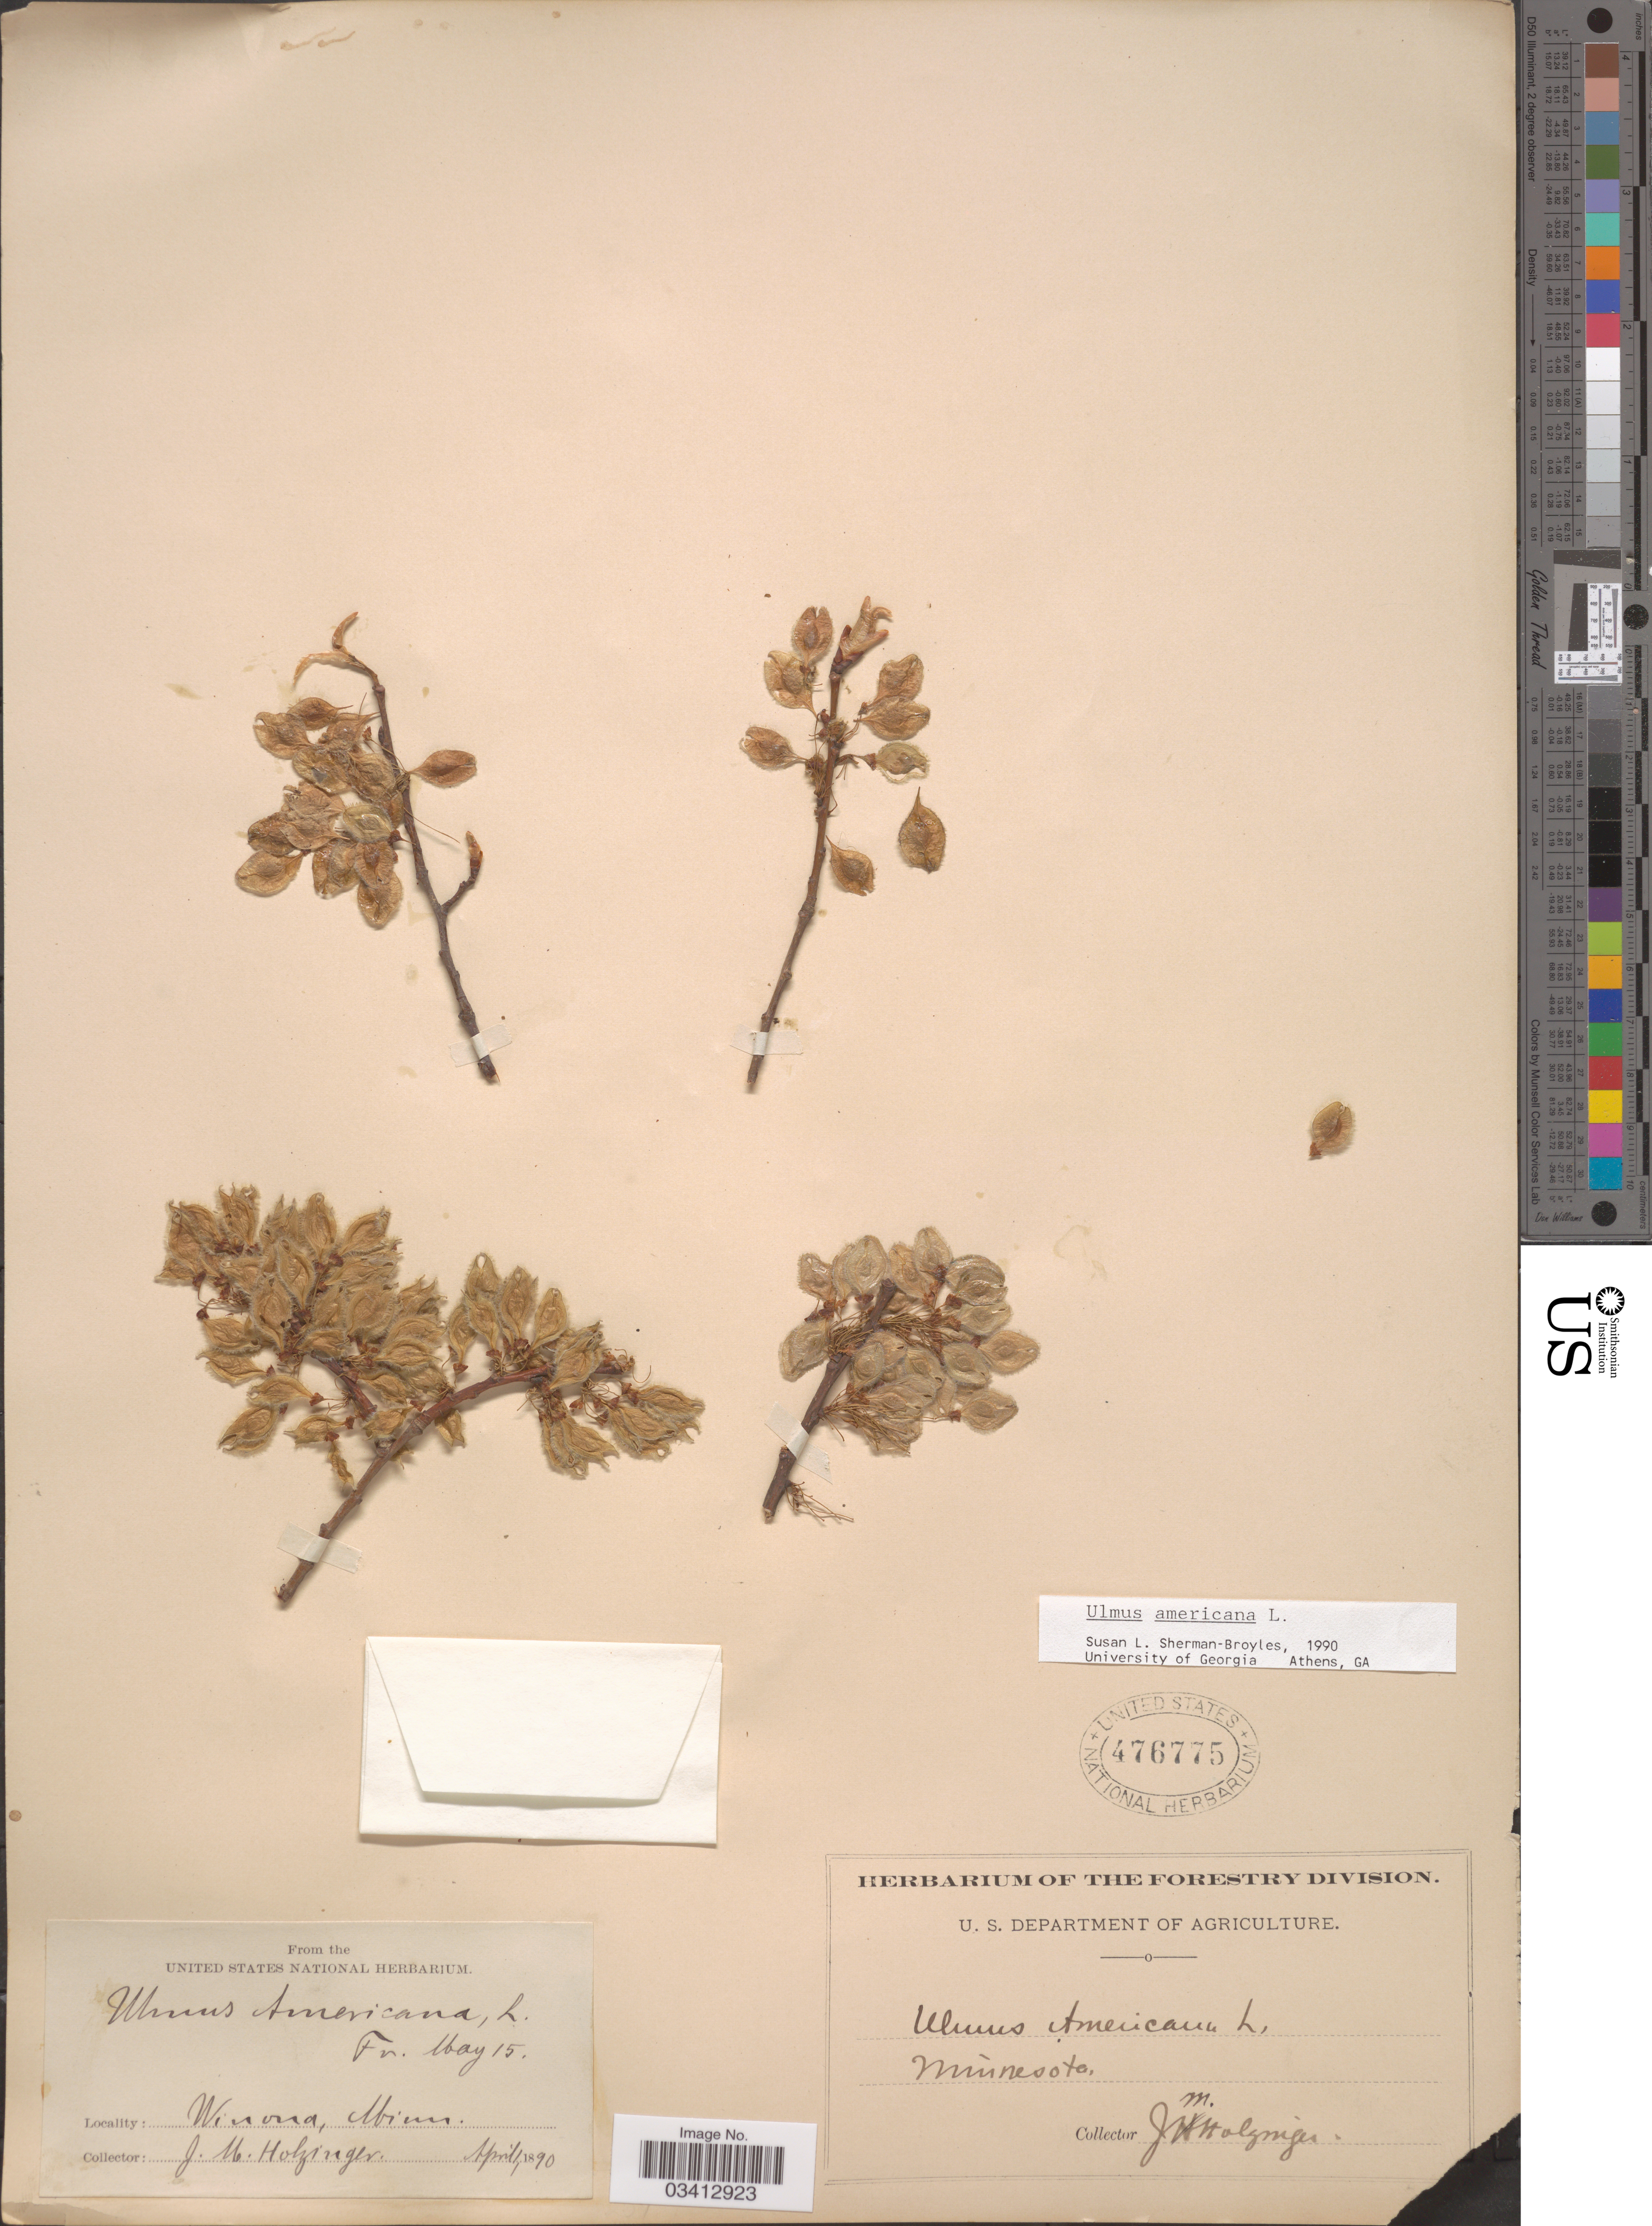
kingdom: Plantae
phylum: Tracheophyta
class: Magnoliopsida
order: Rosales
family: Ulmaceae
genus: Ulmus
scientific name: Ulmus americana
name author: L.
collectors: J. M. Holzinger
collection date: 1890-04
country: United States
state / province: Minnesota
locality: Winona.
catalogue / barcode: US 476775